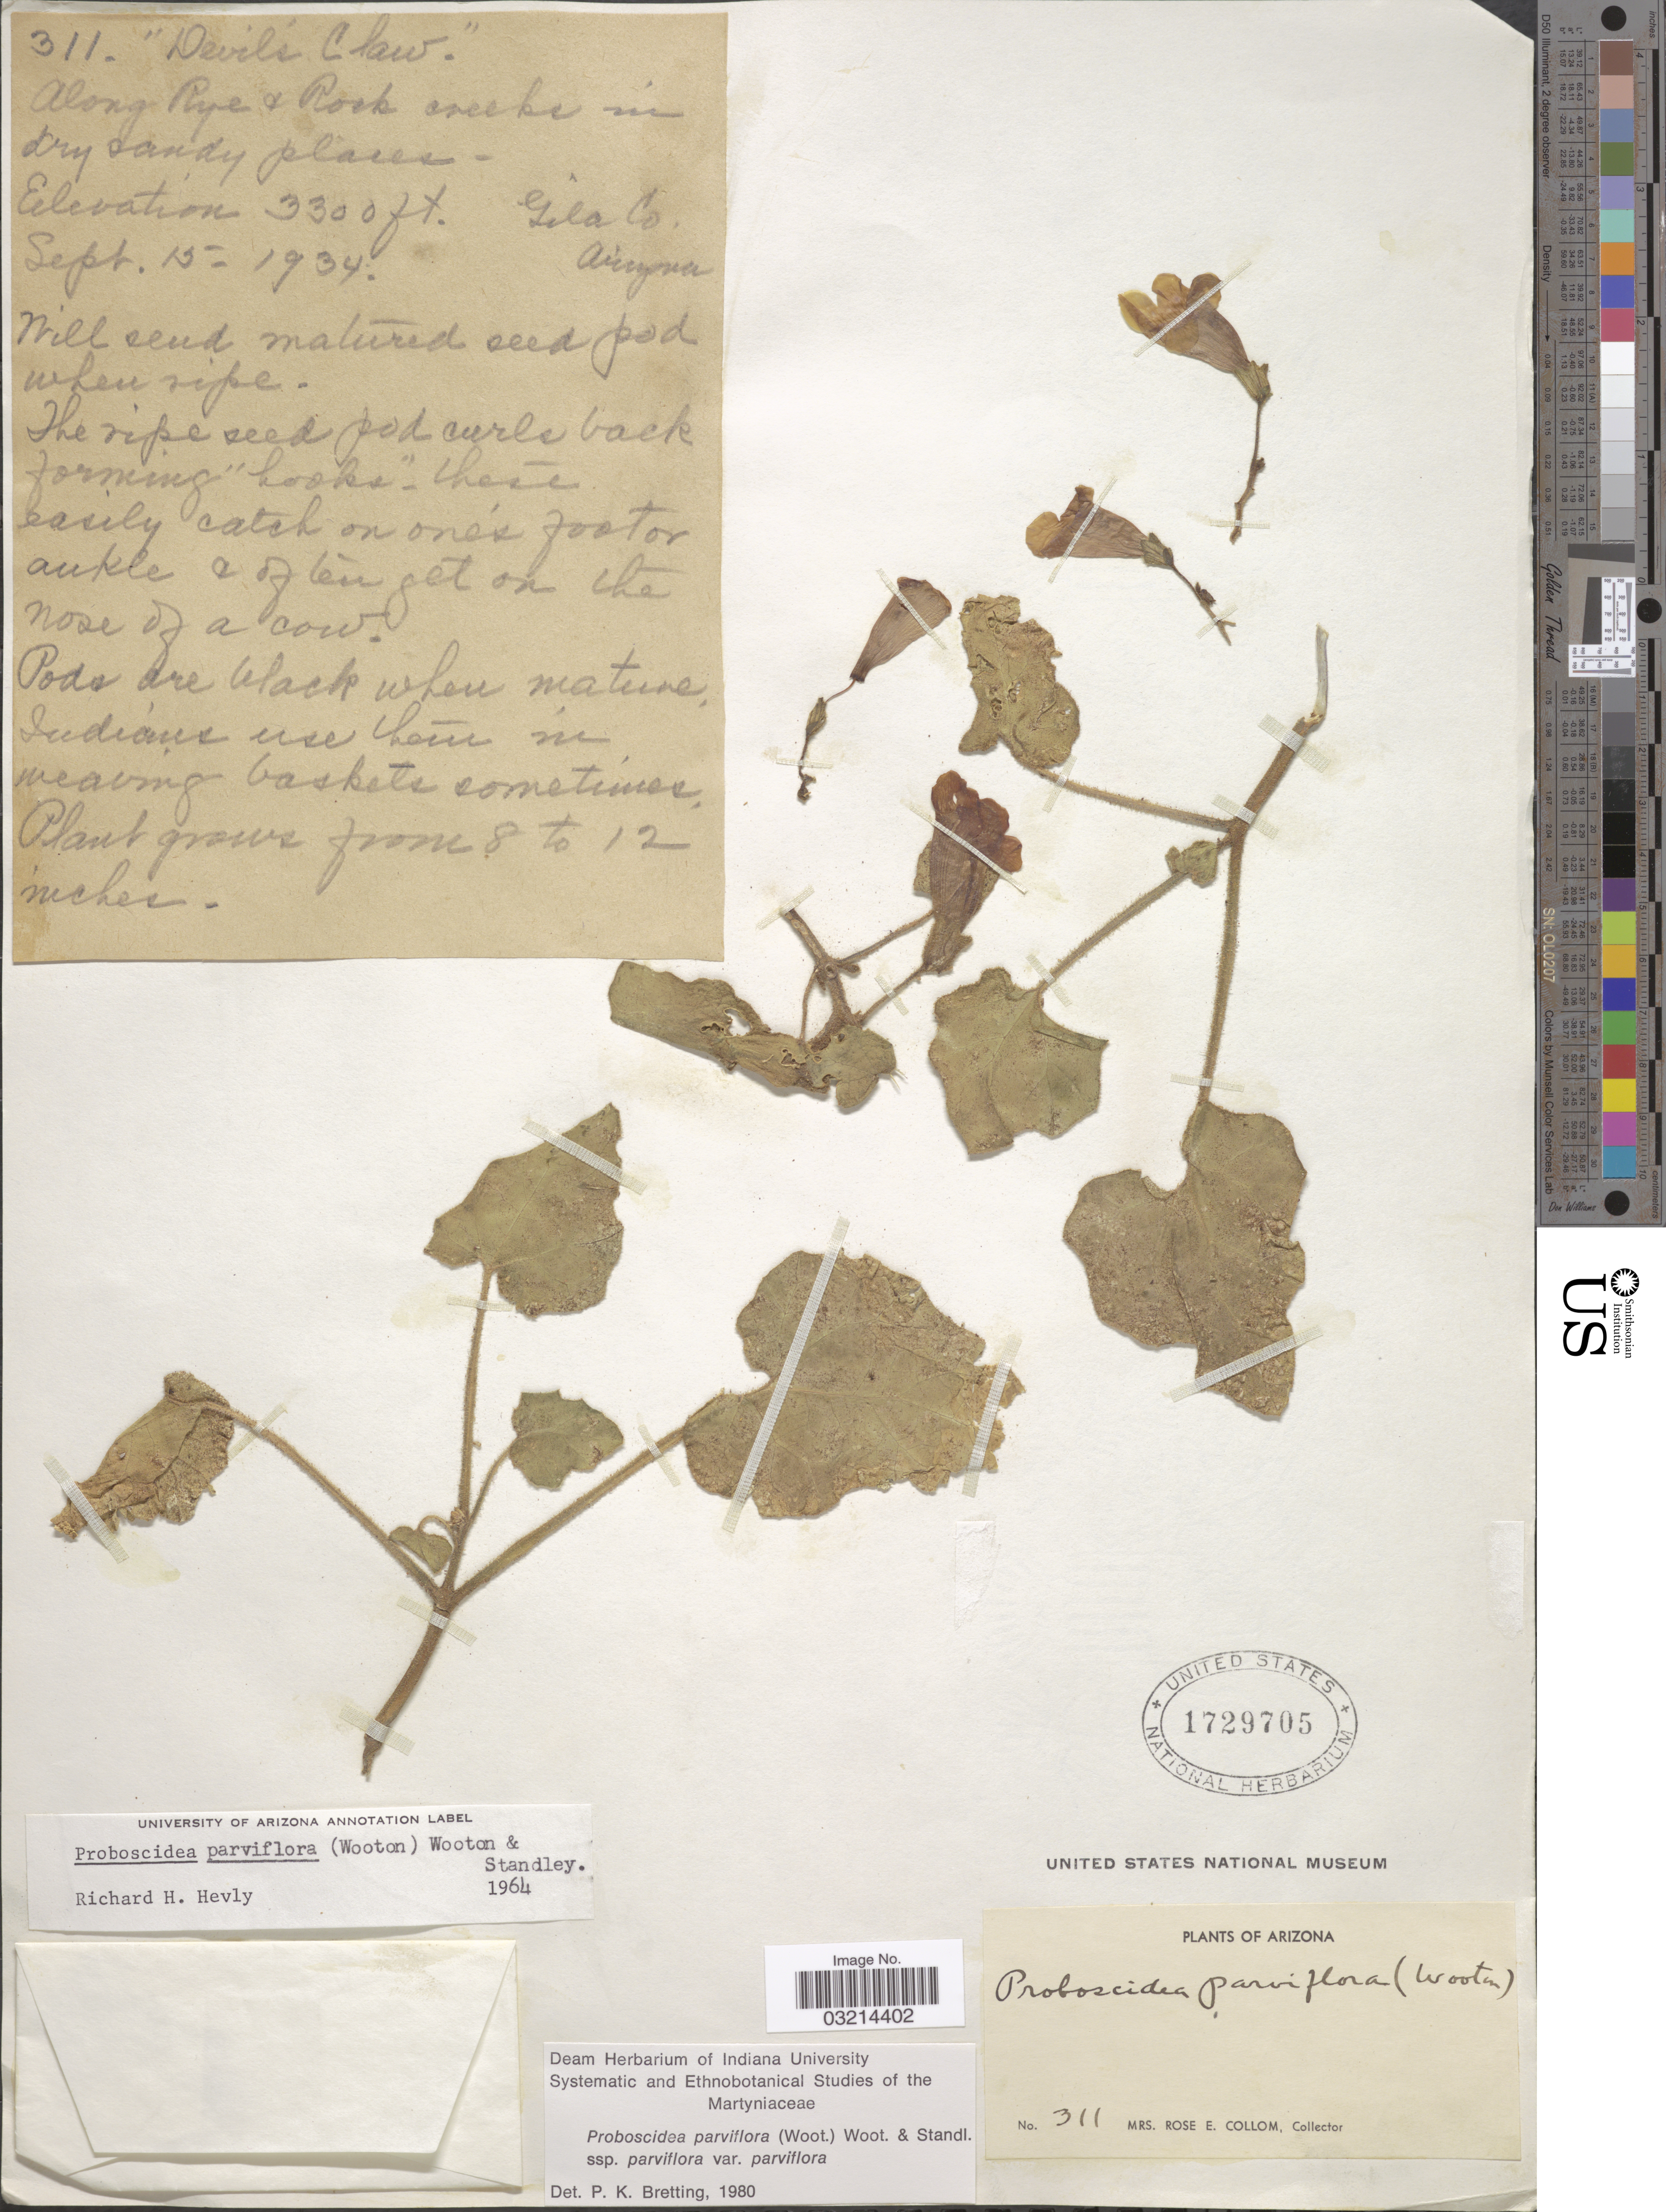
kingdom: Plantae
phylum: Tracheophyta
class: Magnoliopsida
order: Lamiales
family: Martyniaceae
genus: Proboscidea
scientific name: Proboscidea parviflora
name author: (Wooton) Wooton & Standl.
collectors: R. E. Collom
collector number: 311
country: United States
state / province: Arizona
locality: Devil's Claw.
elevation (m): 1006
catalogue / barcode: US 1729705